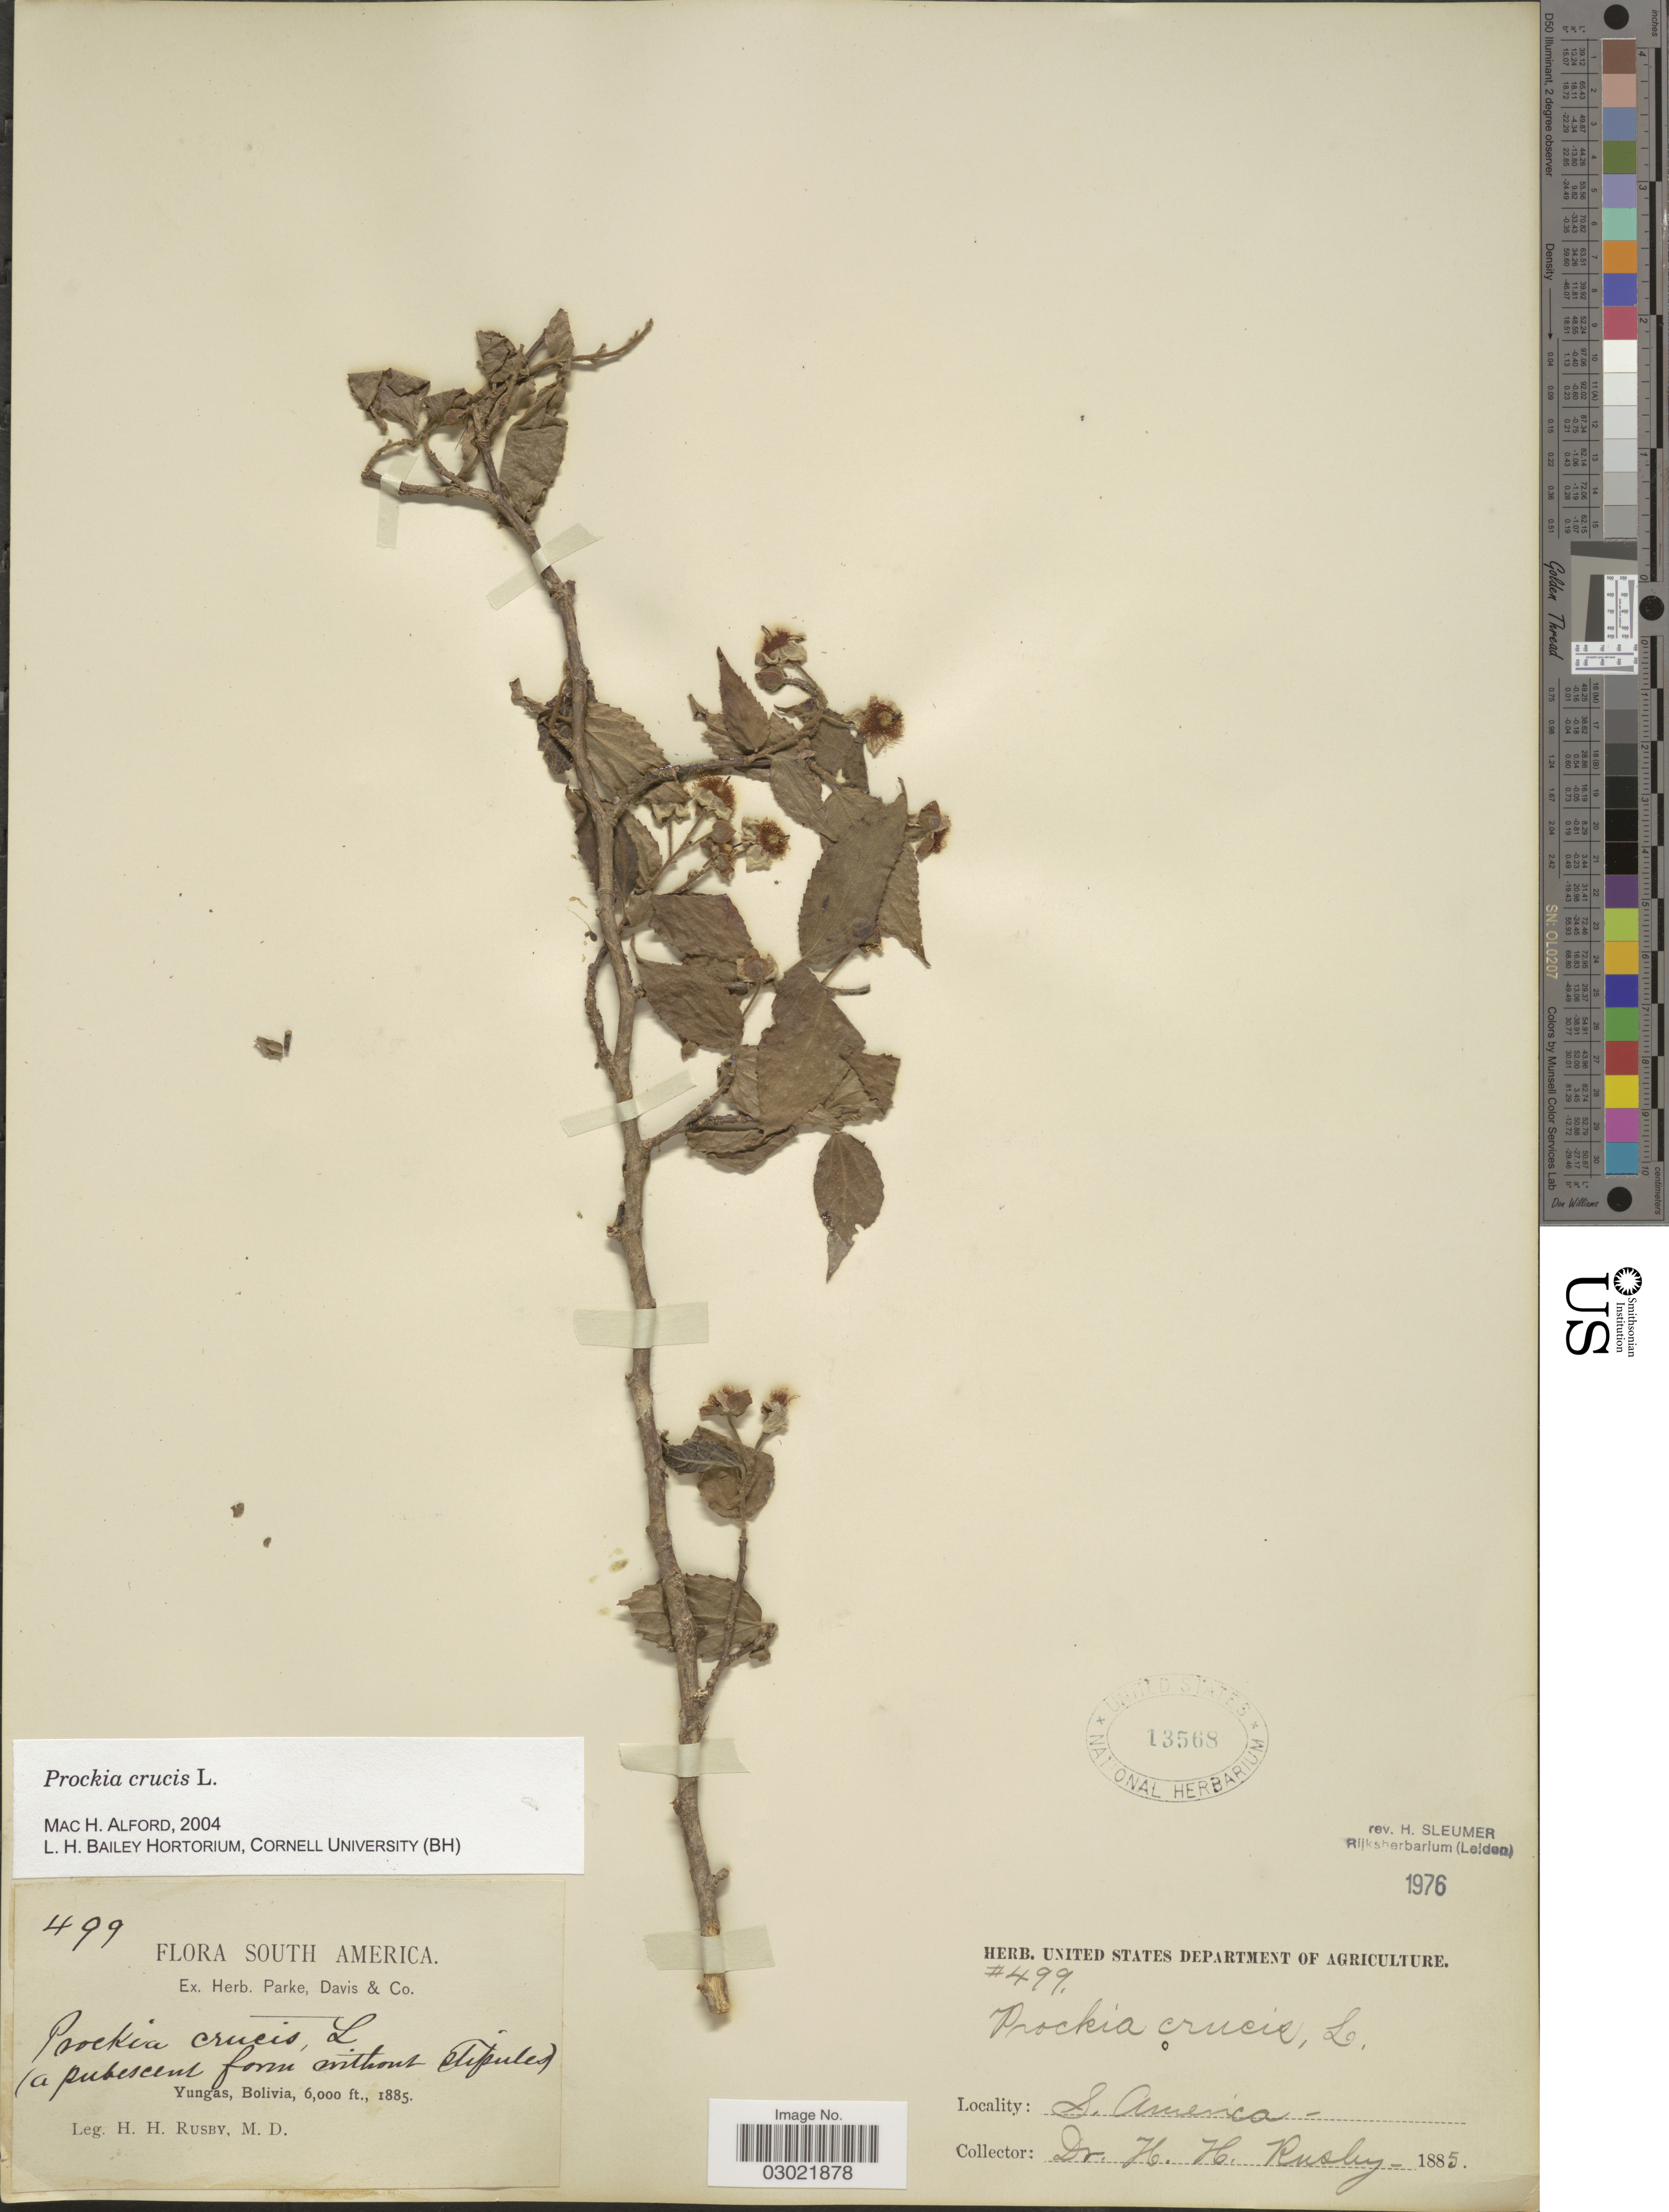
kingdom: Plantae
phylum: Tracheophyta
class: Magnoliopsida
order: Malpighiales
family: Salicaceae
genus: Prockia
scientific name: Prockia crucis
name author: P. Browne ex L.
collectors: H. H. Rusby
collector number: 499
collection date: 1885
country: Bolivia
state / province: La Paz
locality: Yungas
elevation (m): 1829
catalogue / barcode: US 13568